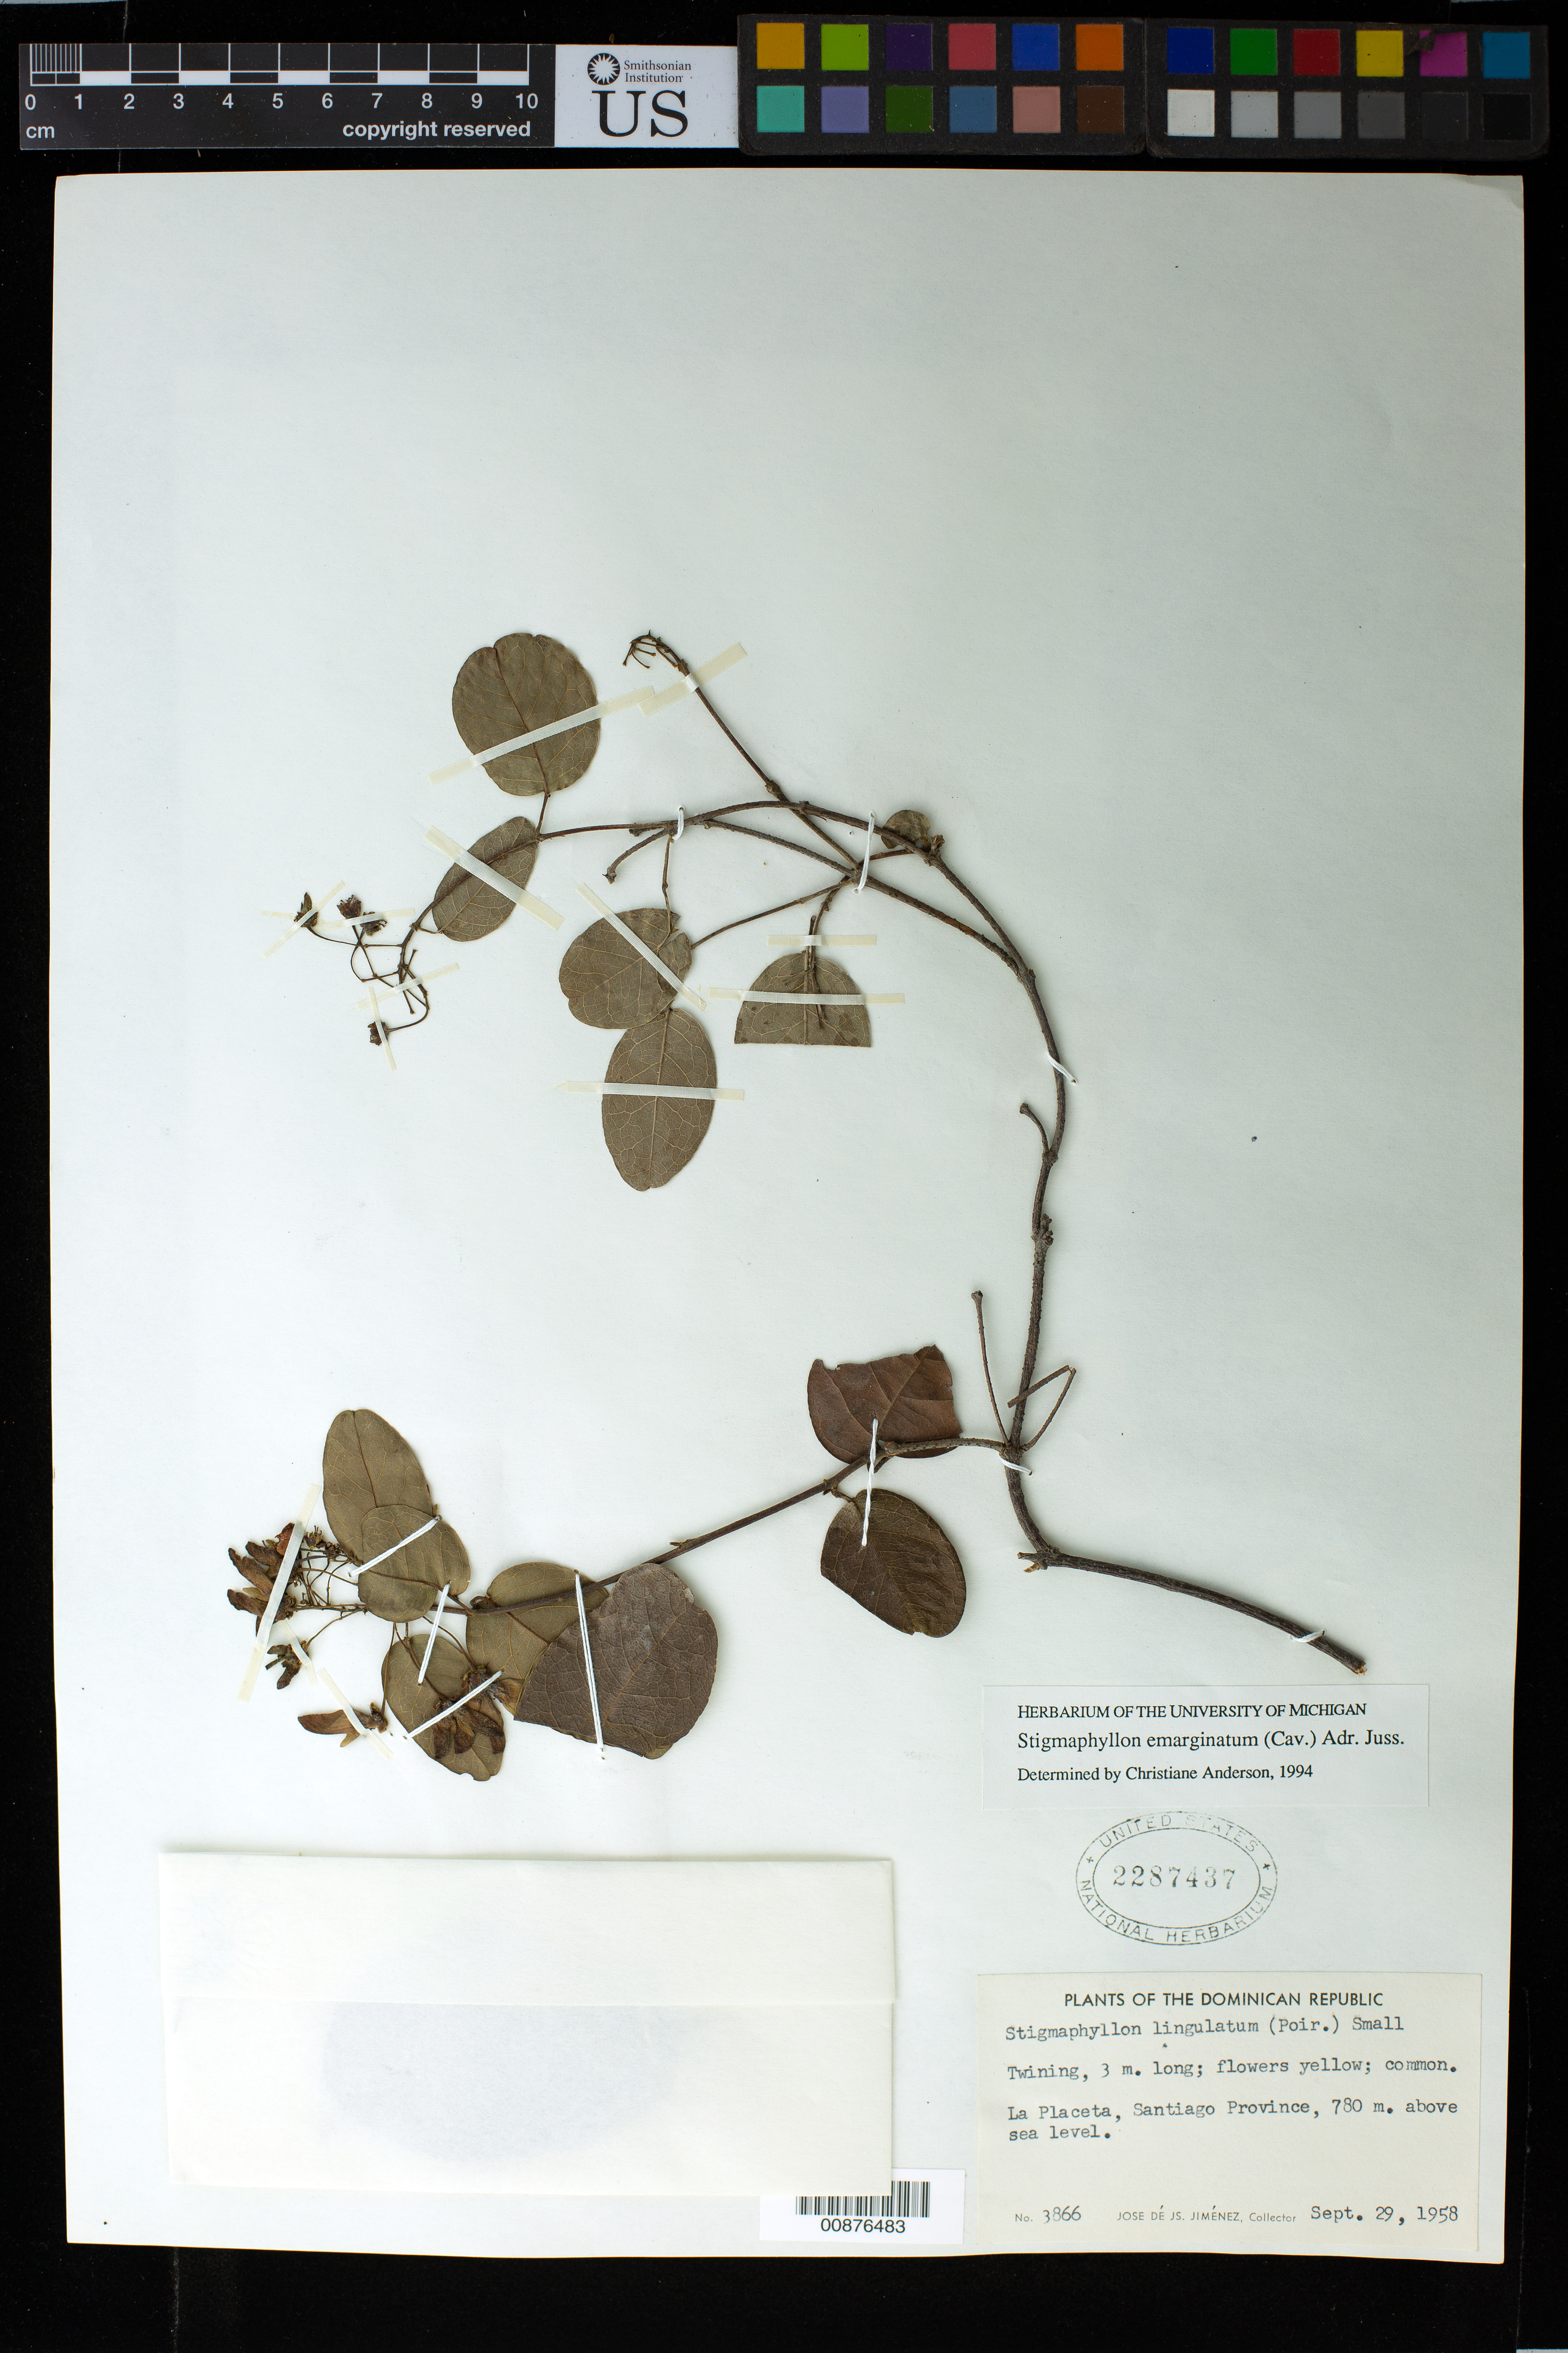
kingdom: Plantae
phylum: Tracheophyta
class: Magnoliopsida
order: Malpighiales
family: Malpighiaceae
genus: Stigmaphyllon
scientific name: Stigmaphyllon emarginatum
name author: (Cav.) A. Juss.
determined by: Anderson, C. E., (MICH)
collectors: J. J. Jiménez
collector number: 3866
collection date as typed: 29 Sep 1958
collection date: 1958-09-29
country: Dominican Republic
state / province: Santiago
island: Hispaniola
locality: La Placeta.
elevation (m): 780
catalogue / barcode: US 2287437